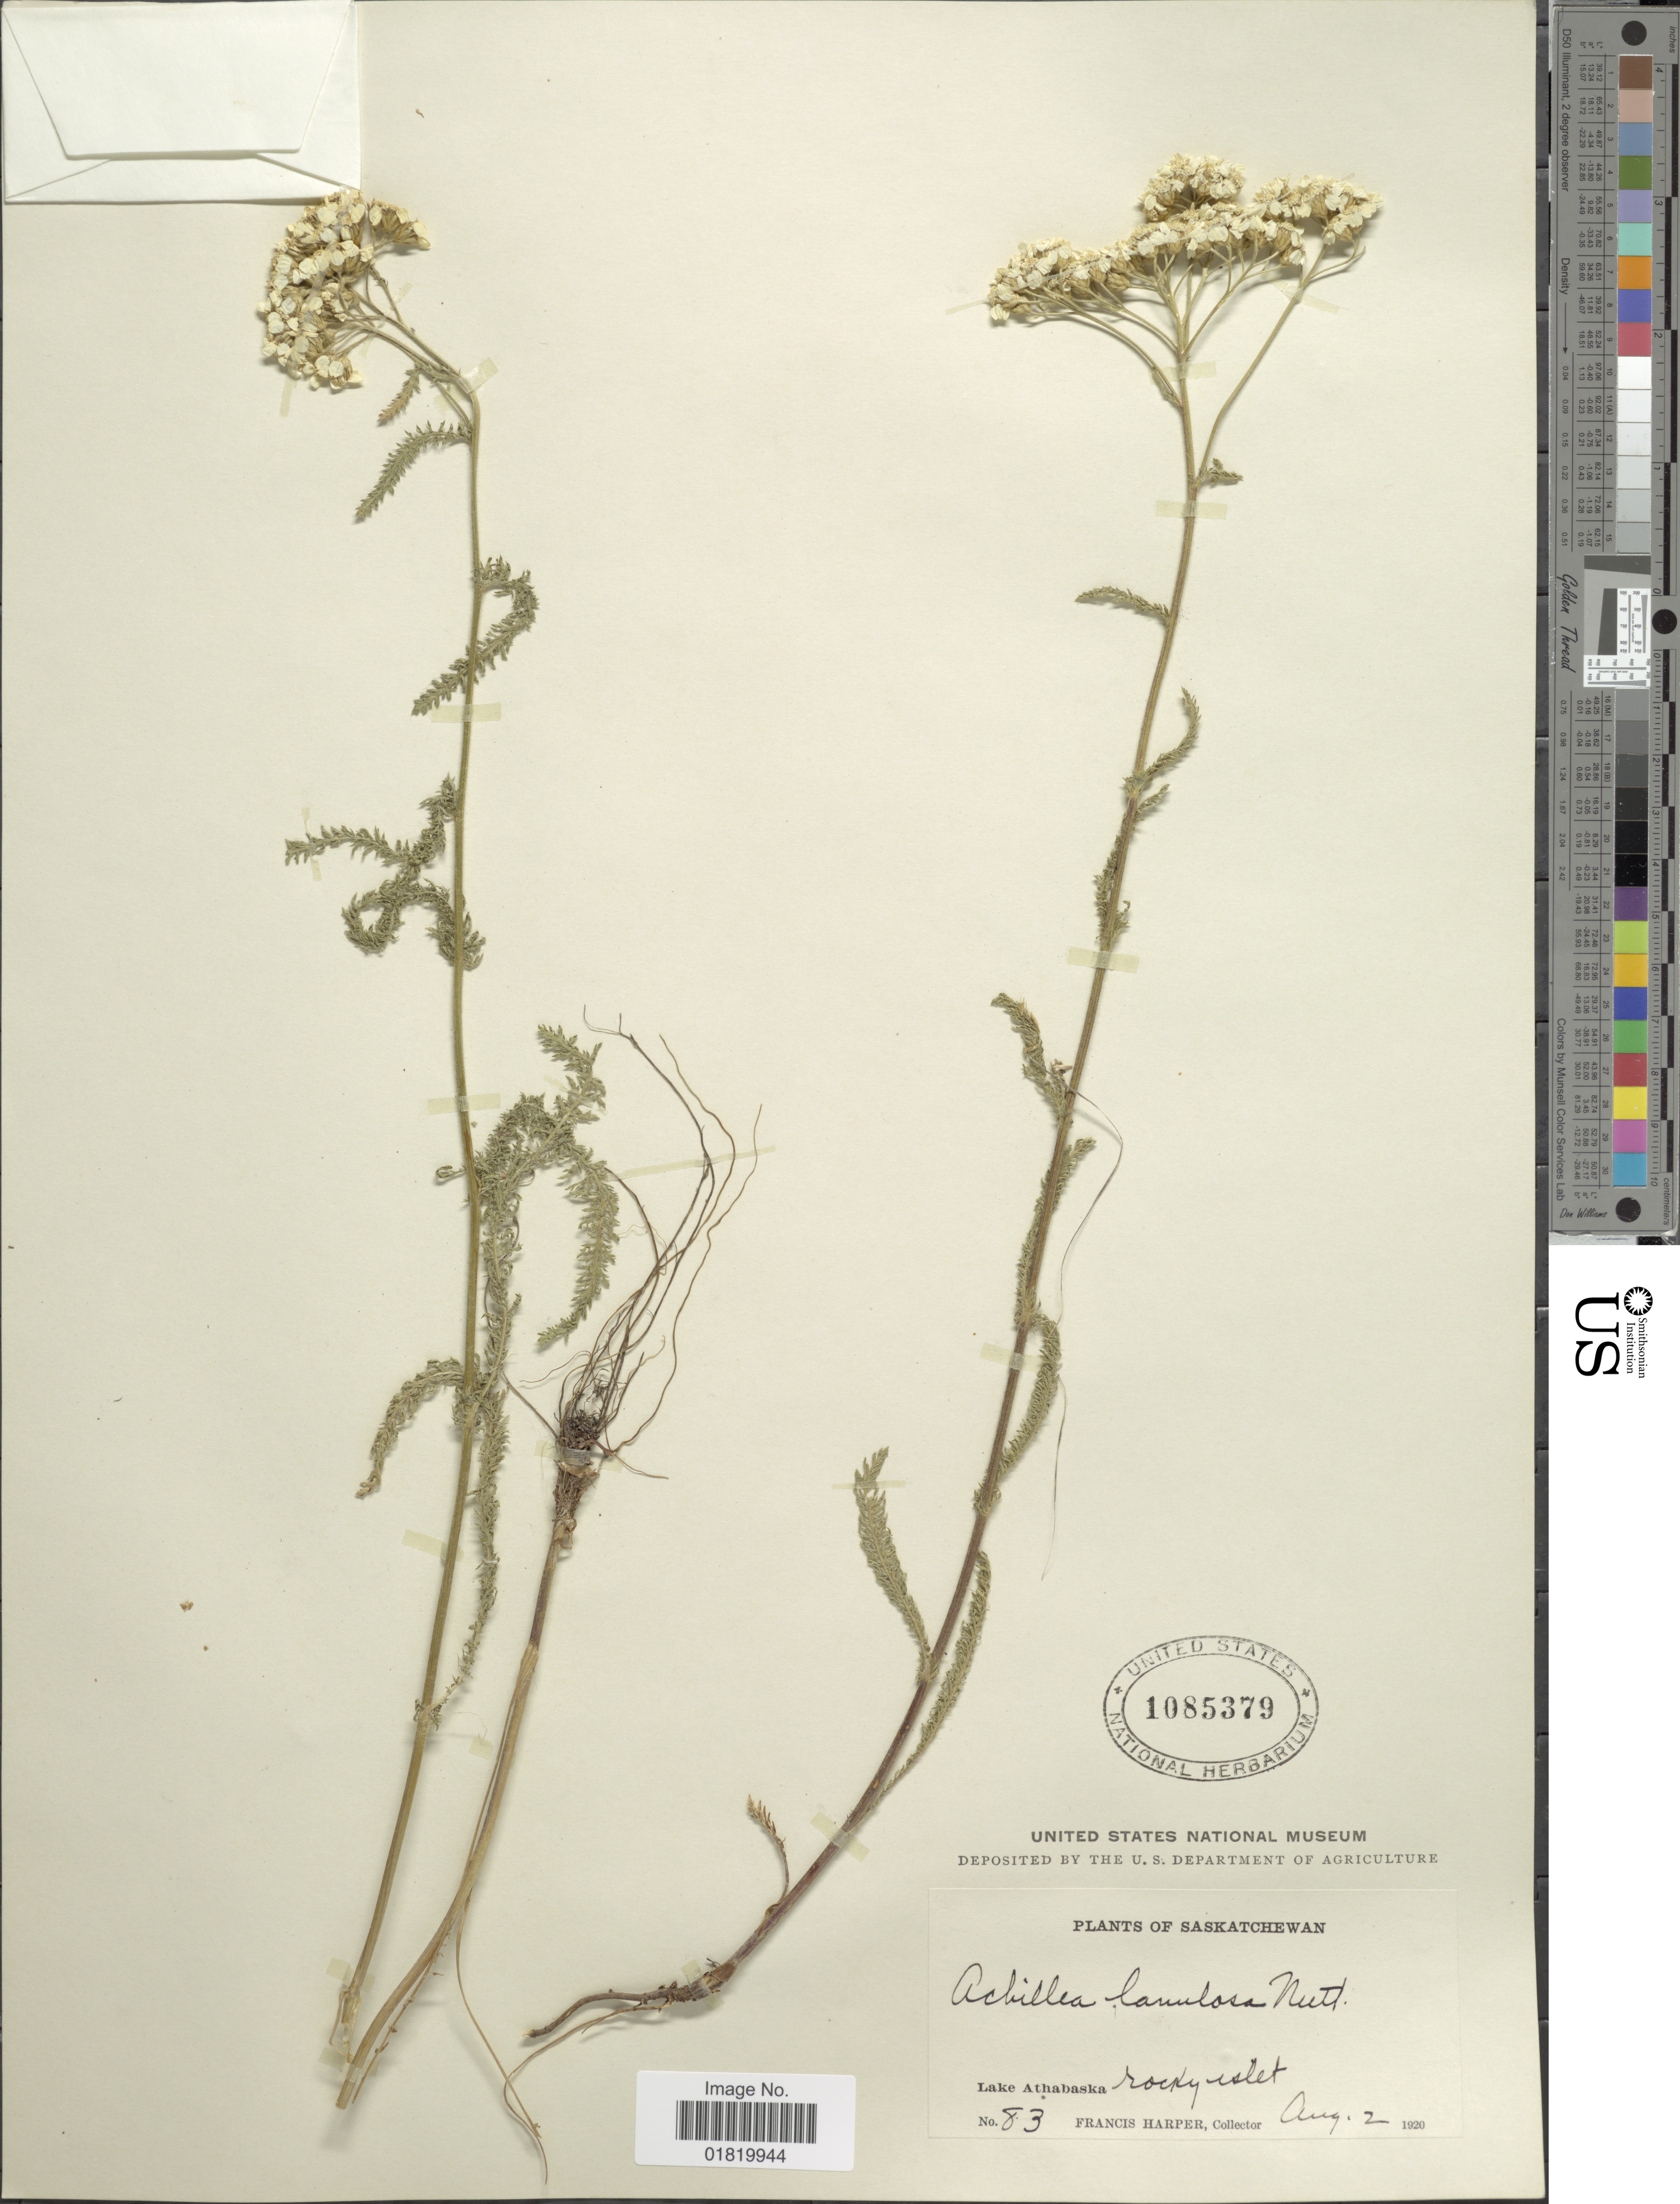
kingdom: Plantae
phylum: Tracheophyta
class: Magnoliopsida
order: Asterales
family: Asteraceae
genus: Achillea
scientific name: Achillea lanulosa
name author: Nutt.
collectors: F. Harper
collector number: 83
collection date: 1920-08-02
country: Canada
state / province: Saskatchewan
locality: Lake Athabaska, rocky islet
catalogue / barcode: US 1085379